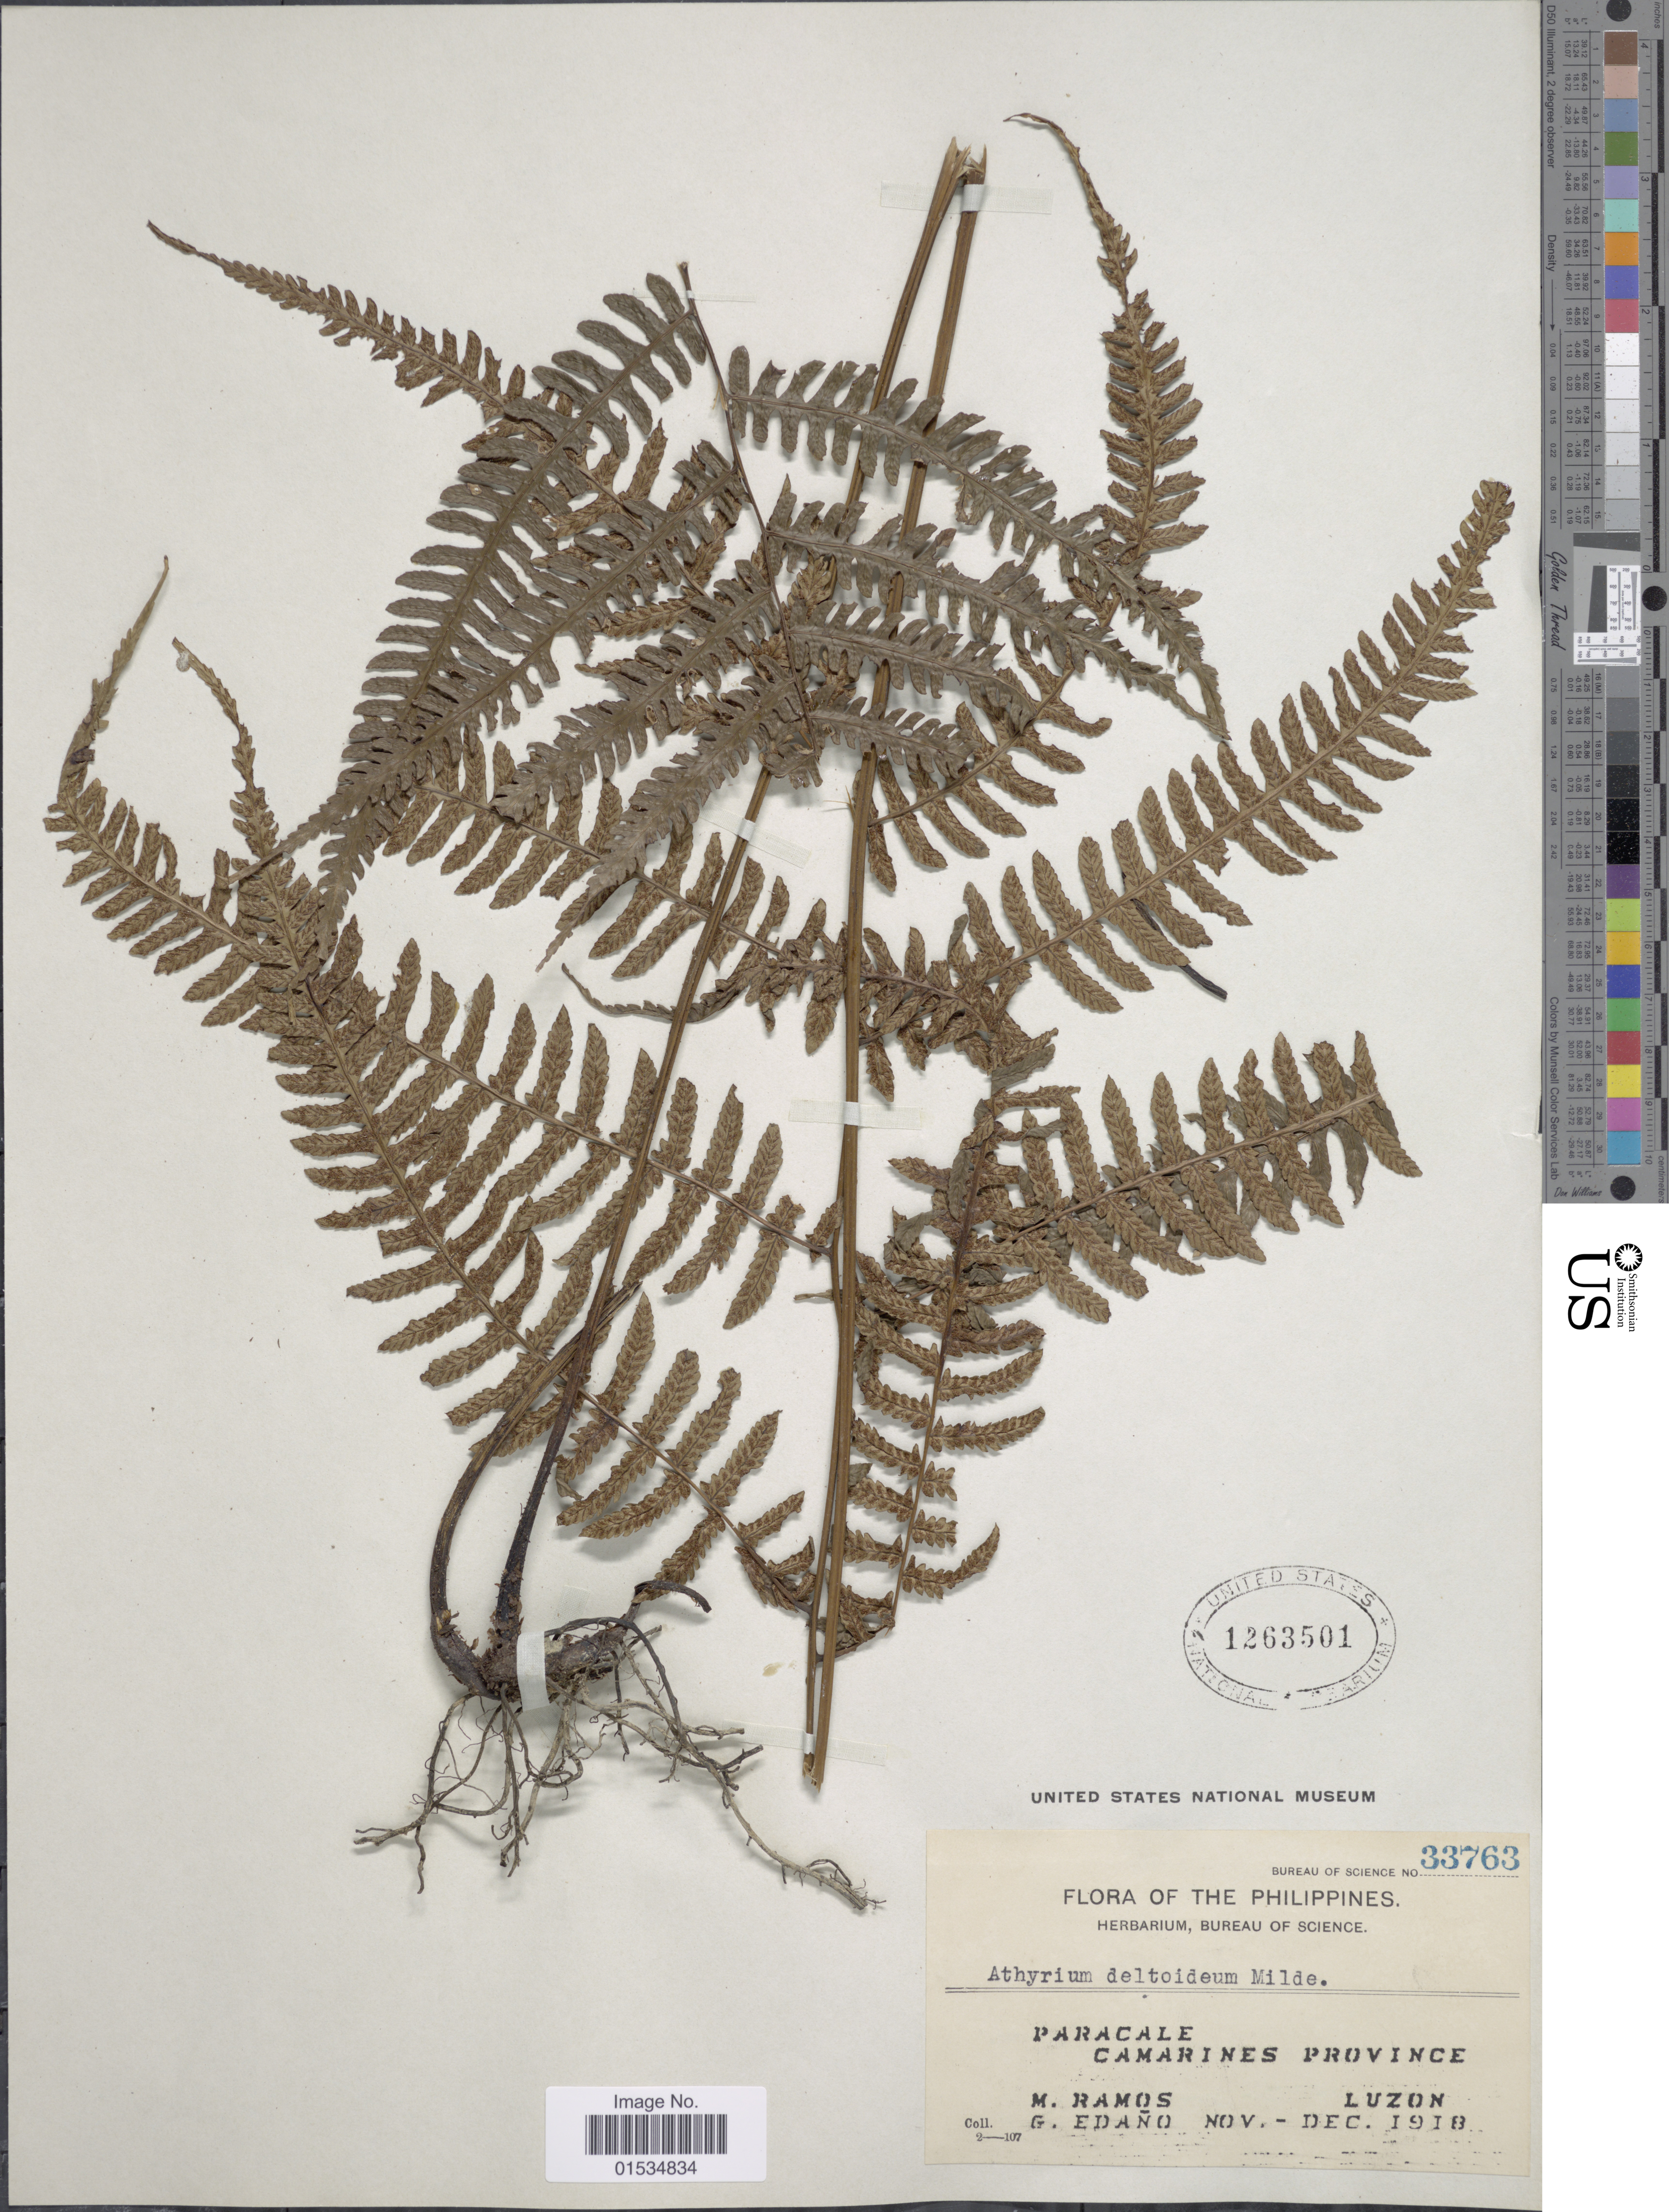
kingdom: Plantae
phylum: Tracheophyta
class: Polypodiopsida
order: Polypodiales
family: Athyriaceae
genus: Diplazium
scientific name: Diplazium deltoideum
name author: (C. Presl) C. Presl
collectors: M. Ramos & G. Edaño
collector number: Bureau of Science33763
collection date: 1918-11/1918-12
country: Philippines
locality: Paracale, Camarines Province, Luzon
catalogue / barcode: US 1263501